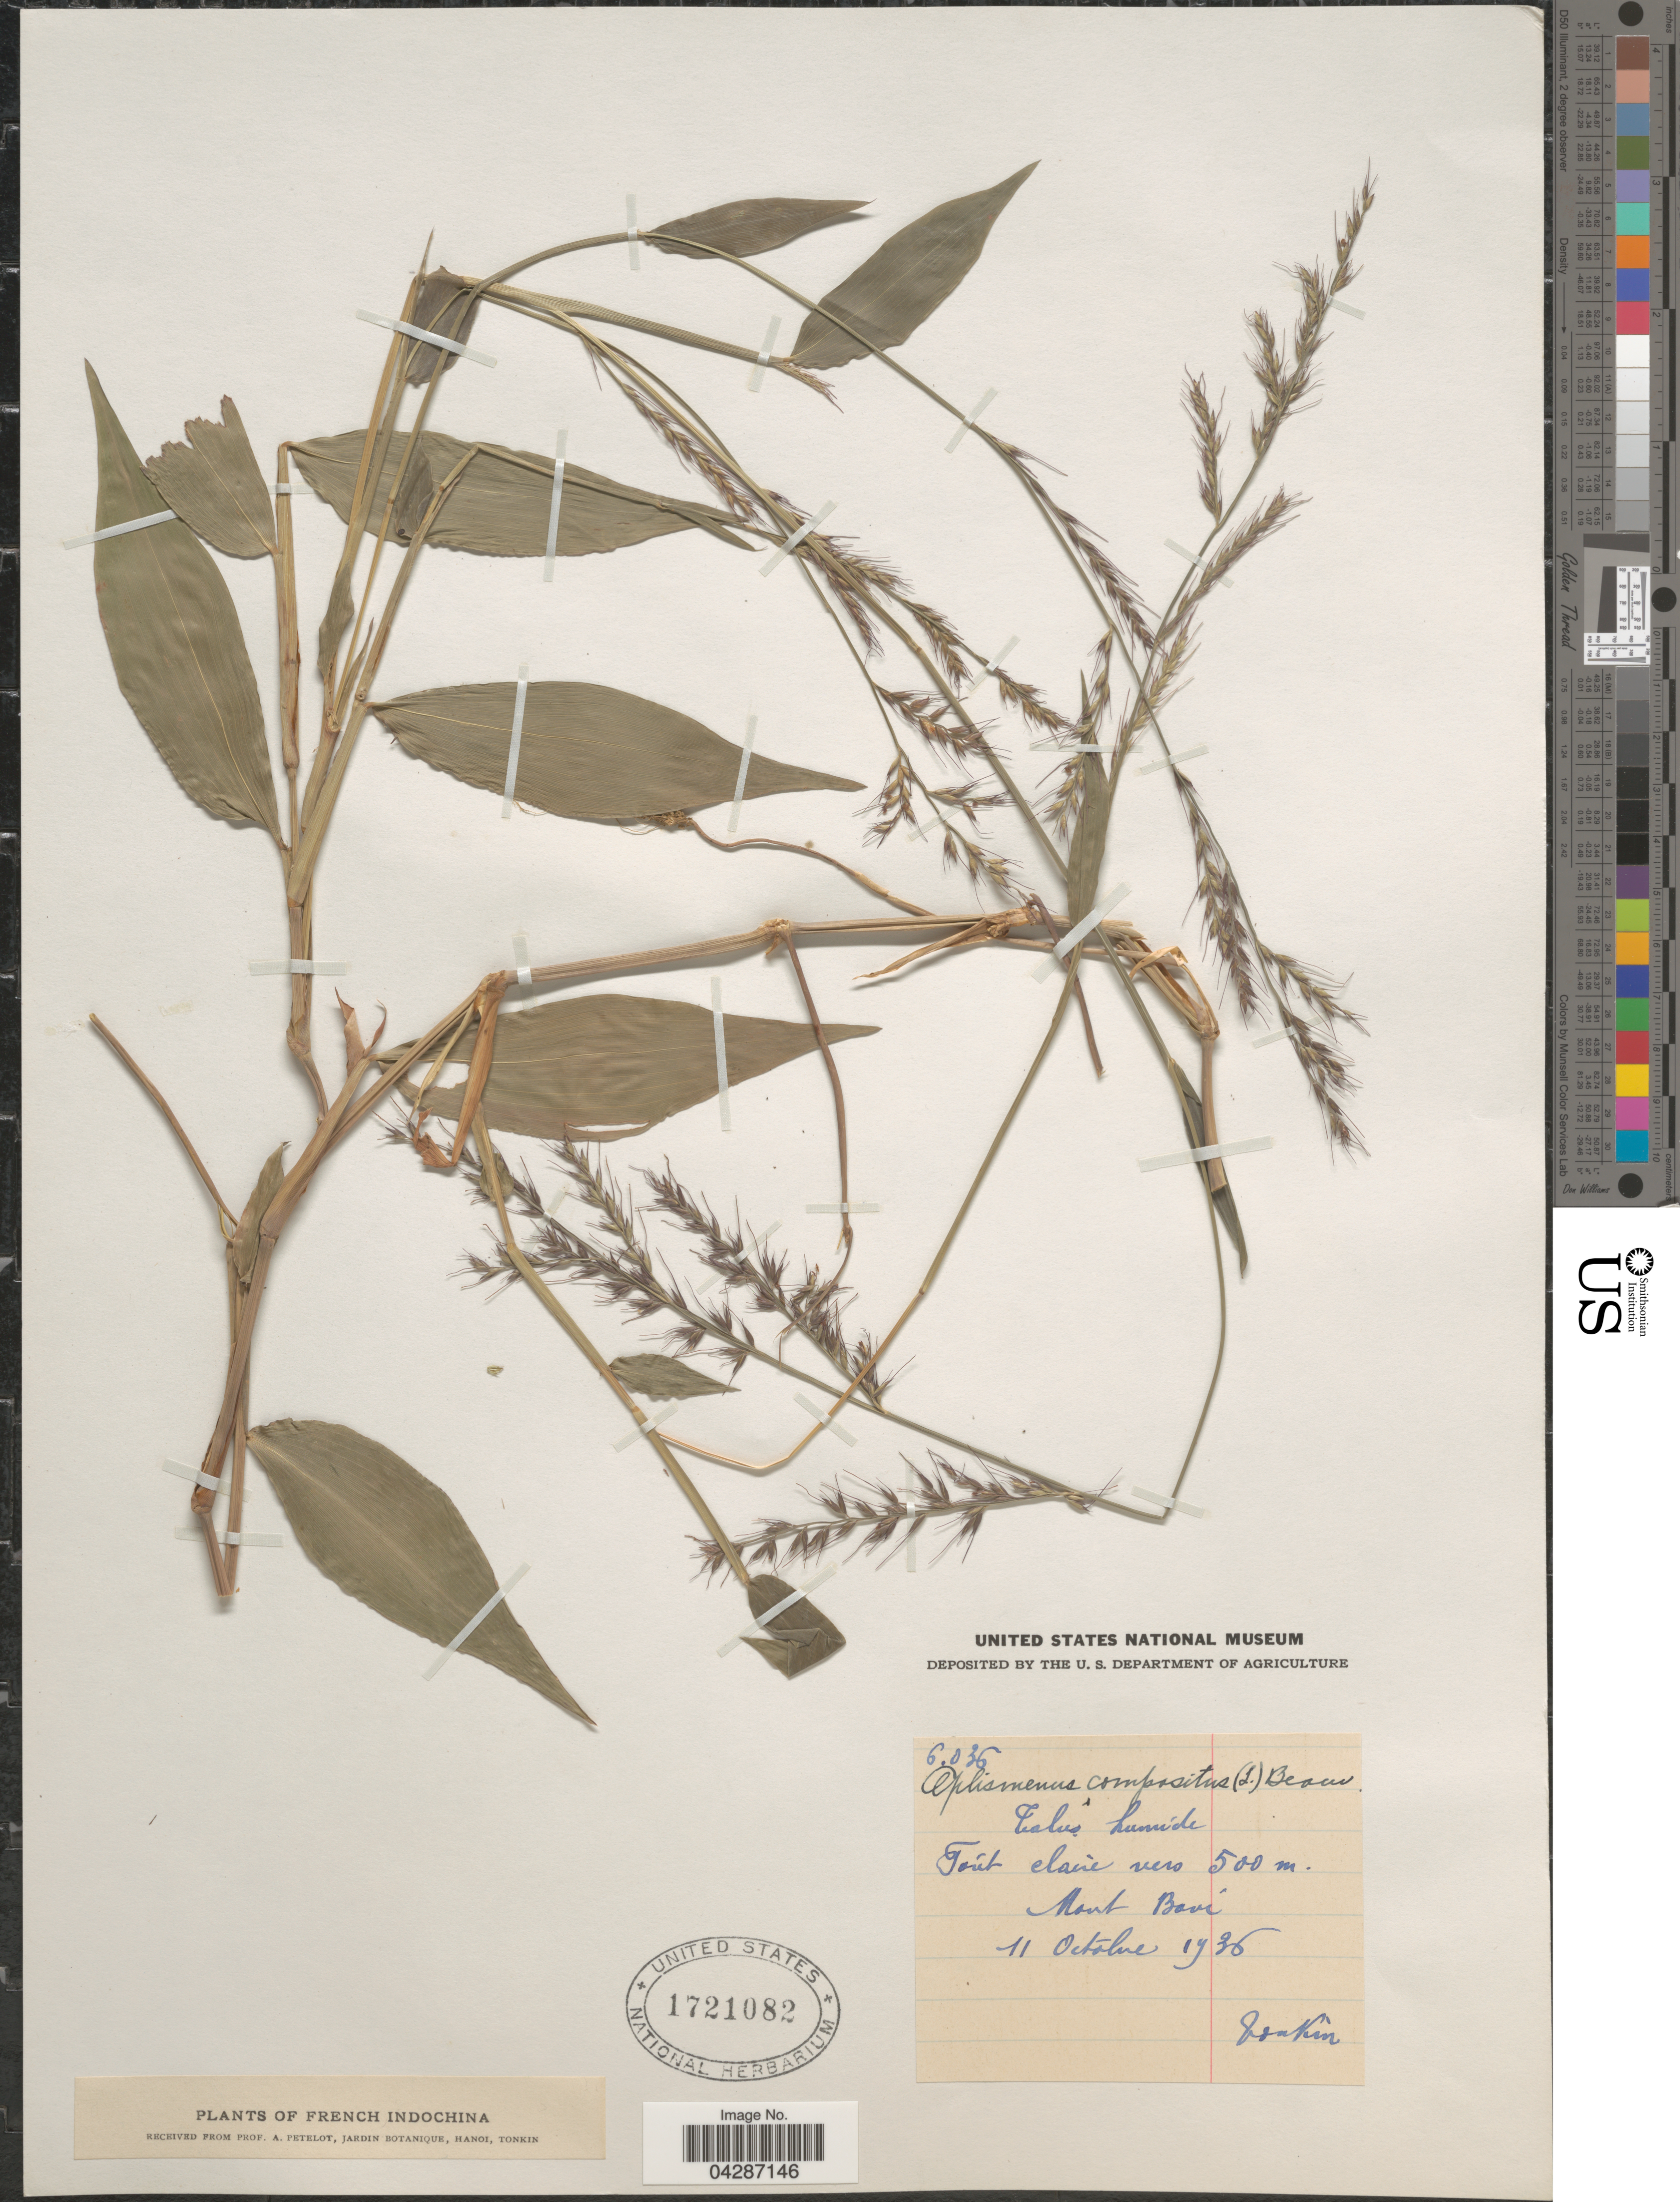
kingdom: Plantae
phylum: Tracheophyta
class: Liliopsida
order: Poales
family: Poaceae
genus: Oplismenus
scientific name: Oplismenus compositus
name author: (L.) P. Beauv.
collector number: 6036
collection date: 1936-10-11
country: Vietnam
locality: French Indochina. Forêt claire. Mont Bavi. Tonkin.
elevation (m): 500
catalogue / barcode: US 1721082